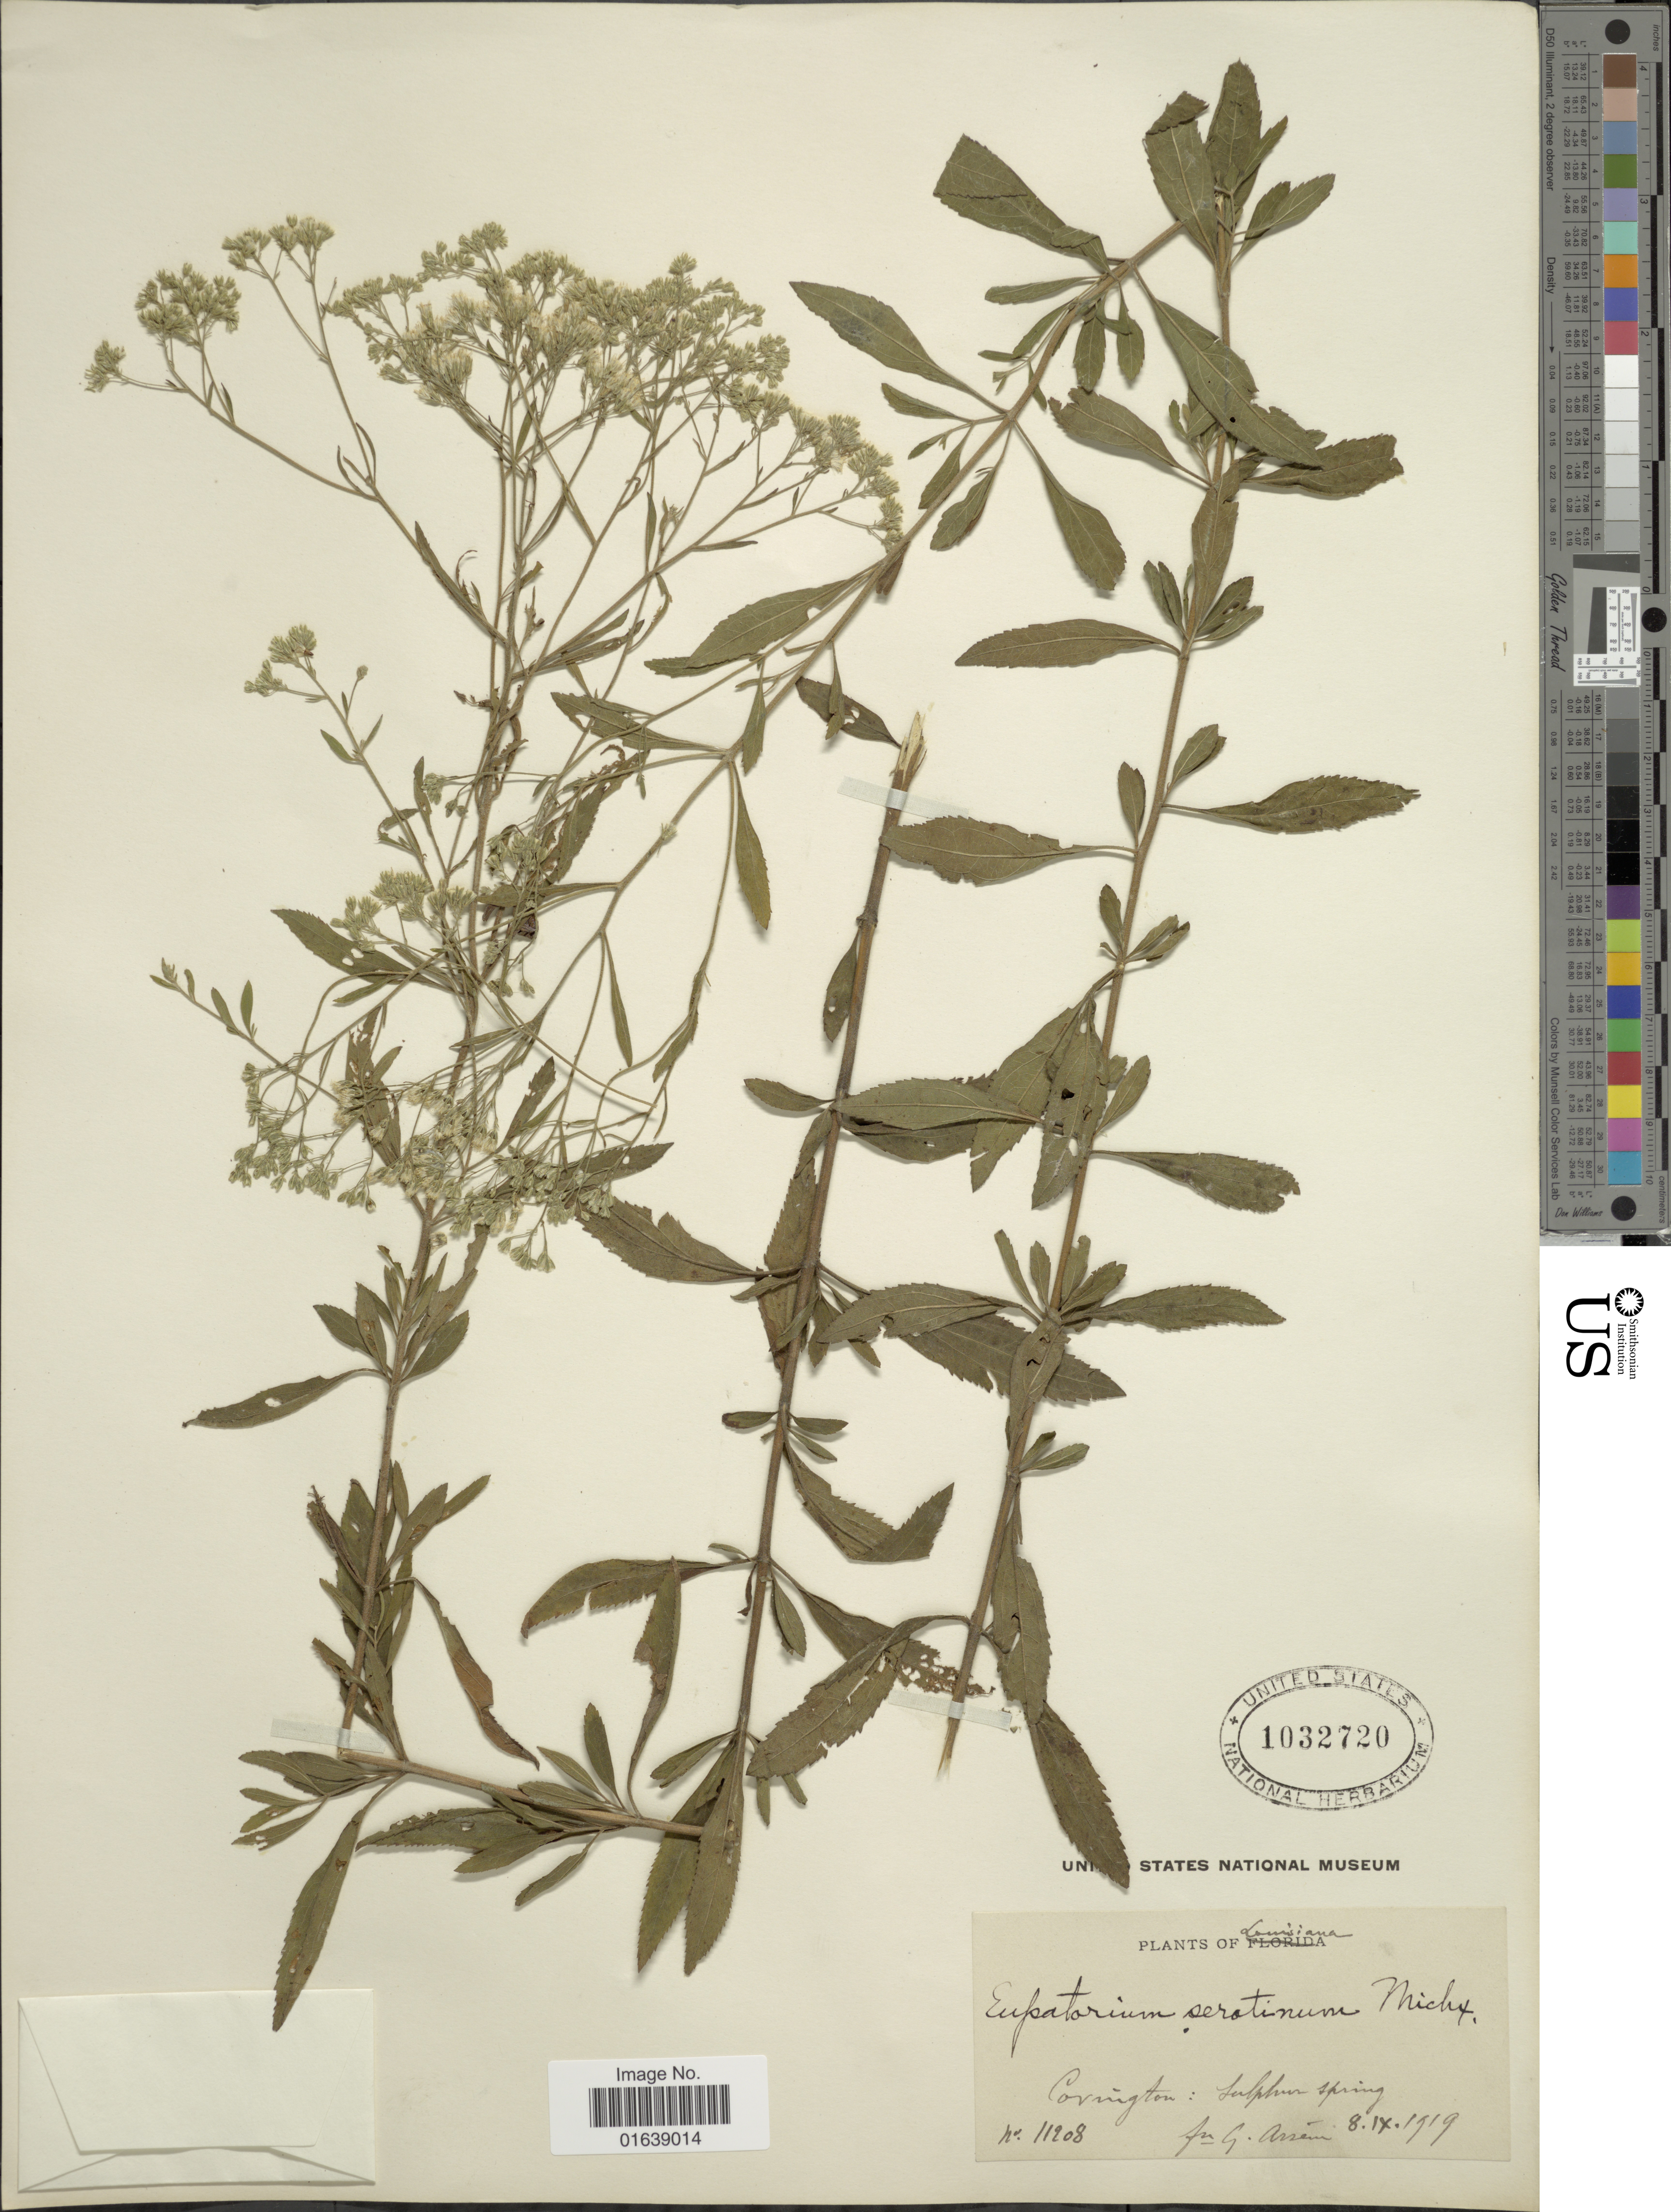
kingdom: Plantae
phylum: Tracheophyta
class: Magnoliopsida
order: Asterales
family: Asteraceae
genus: Eupatorium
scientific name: Eupatorium cuneifolium var. semiserratum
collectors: Bro. G. Arsène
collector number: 11208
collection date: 1919-09-08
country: United States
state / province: Louisiana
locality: Louisiana. Covington: Sulphur spring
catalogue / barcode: US 1032720